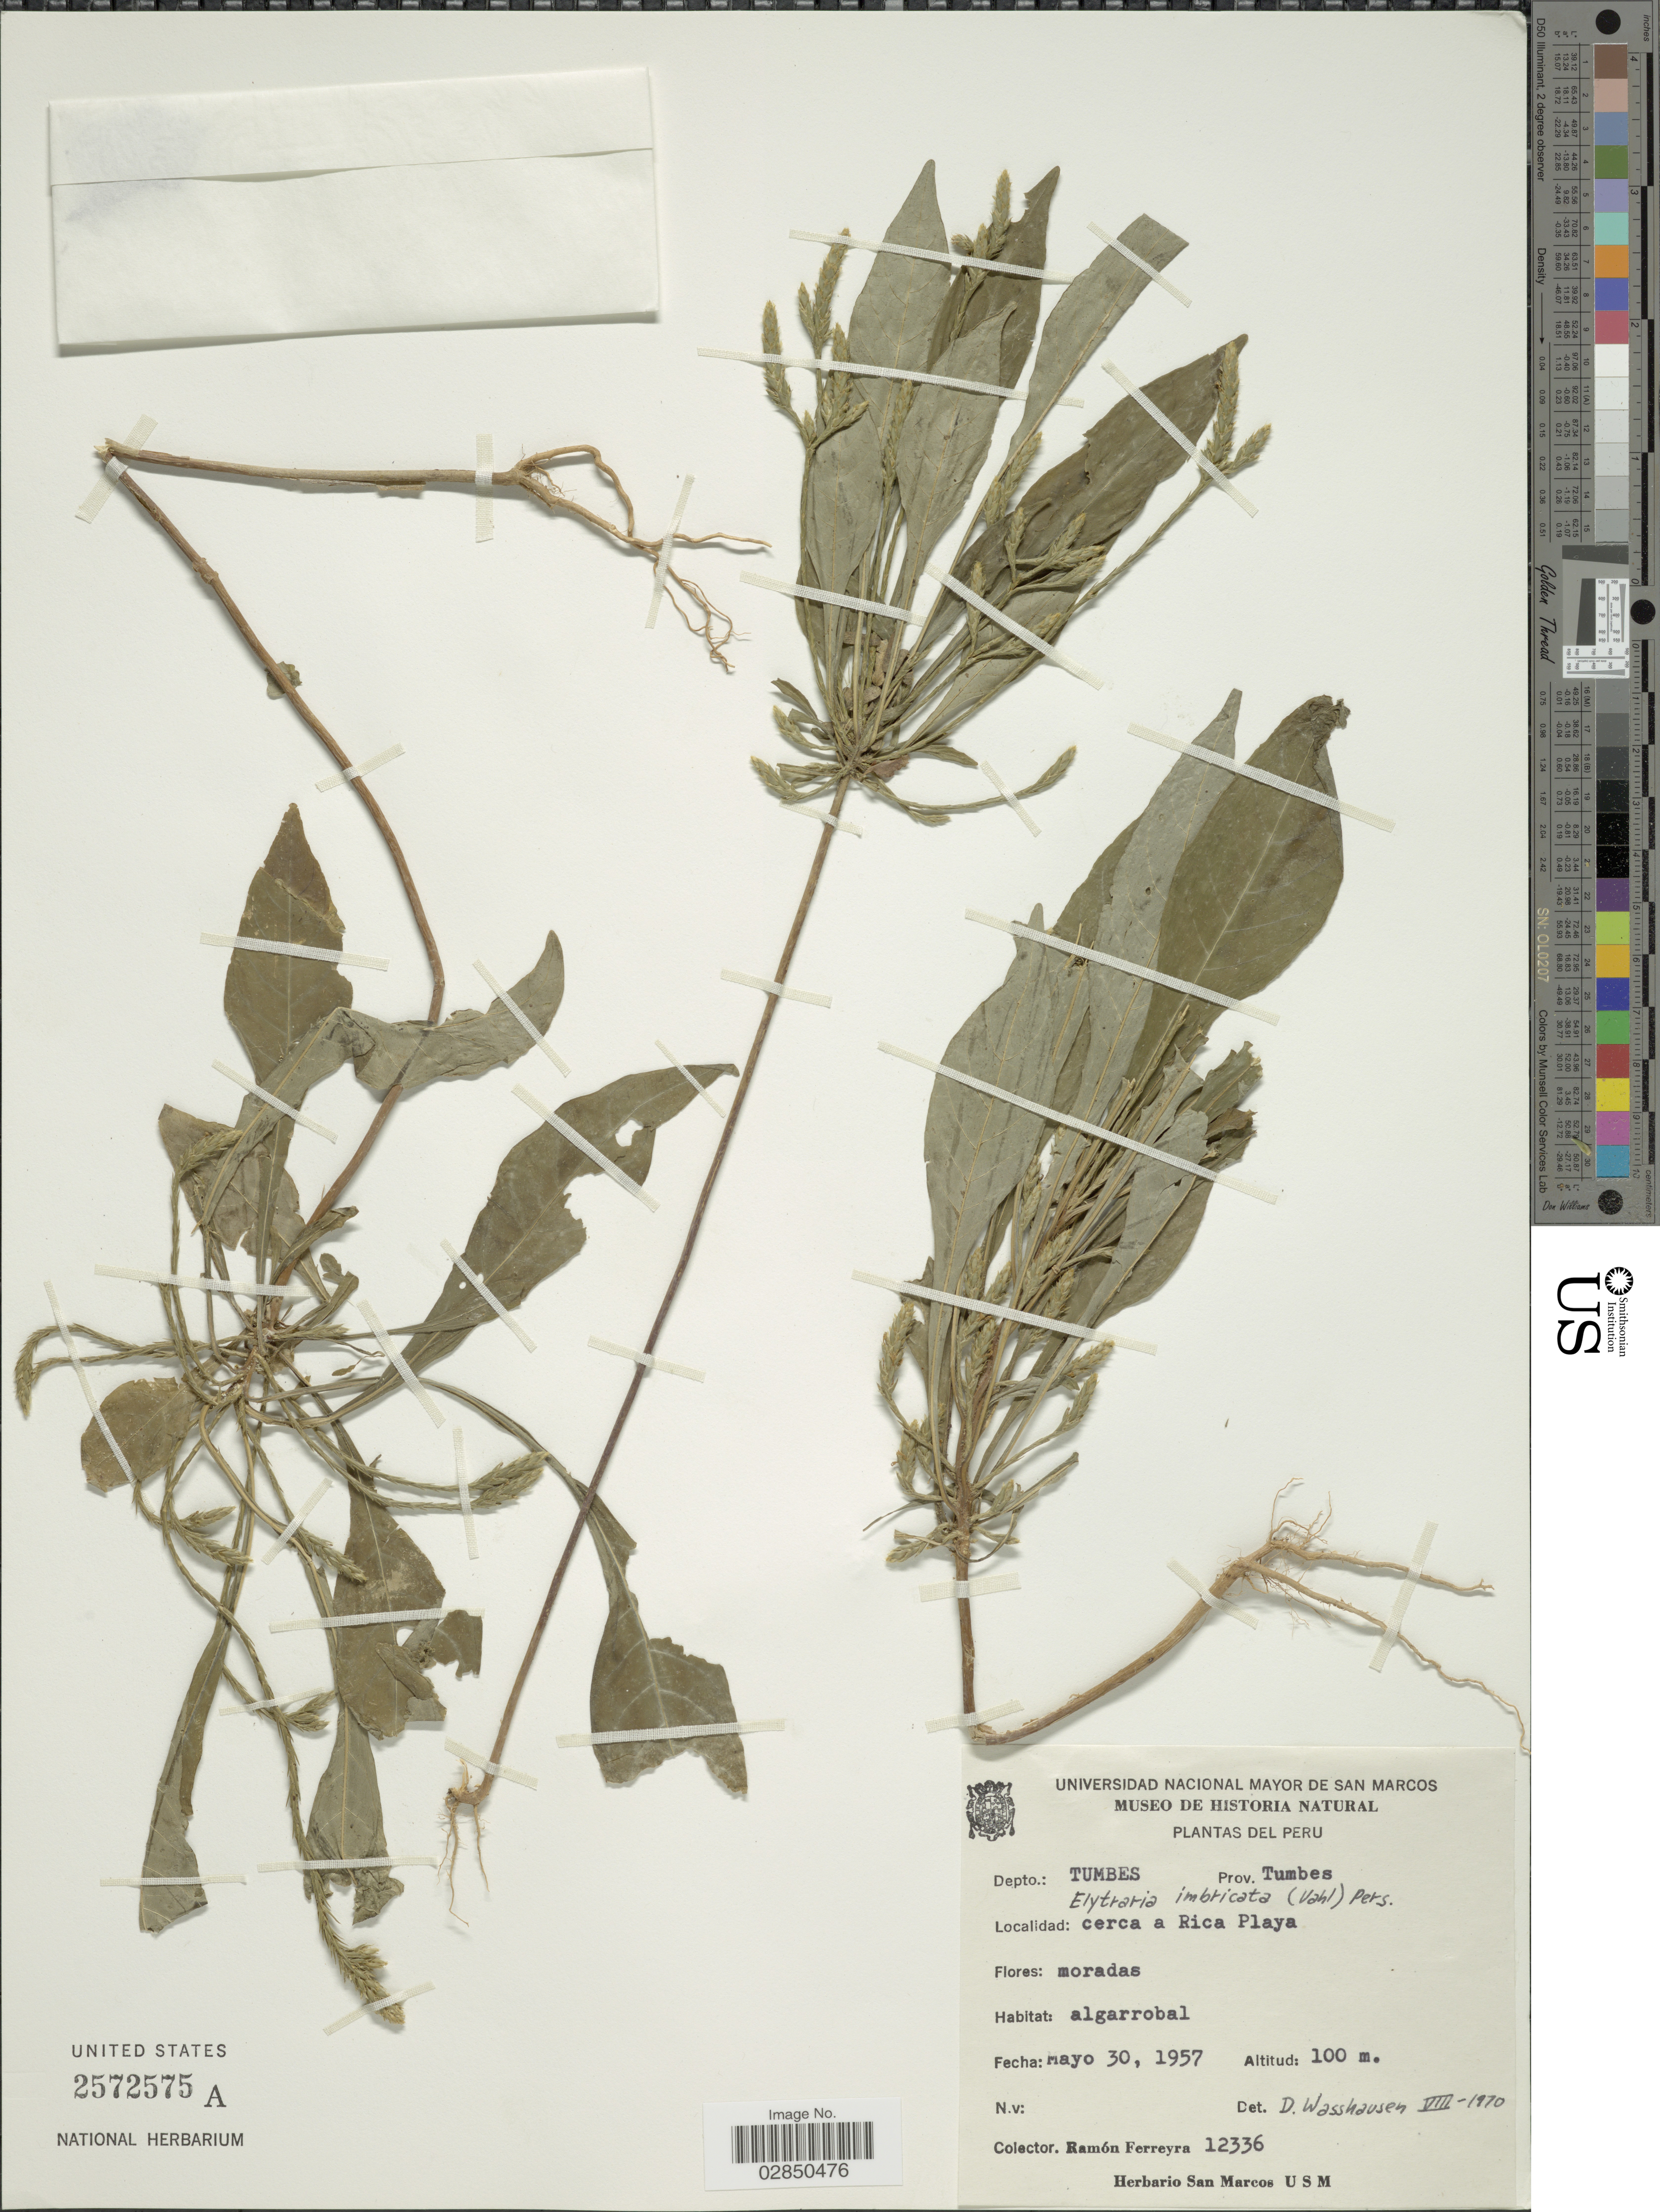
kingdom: Plantae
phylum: Tracheophyta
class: Magnoliopsida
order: Lamiales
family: Acanthaceae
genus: Elytraria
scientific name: Elytraria imbricata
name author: (Vahl) Pers.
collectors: R. A. Ferreyra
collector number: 12336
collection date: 1957-05-30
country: Peru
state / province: Tumbes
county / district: Tumbes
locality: Depto.: Tumbes. Prov. Tumbes. Cerca a Rica Playa.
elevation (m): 100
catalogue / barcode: US 2572575A